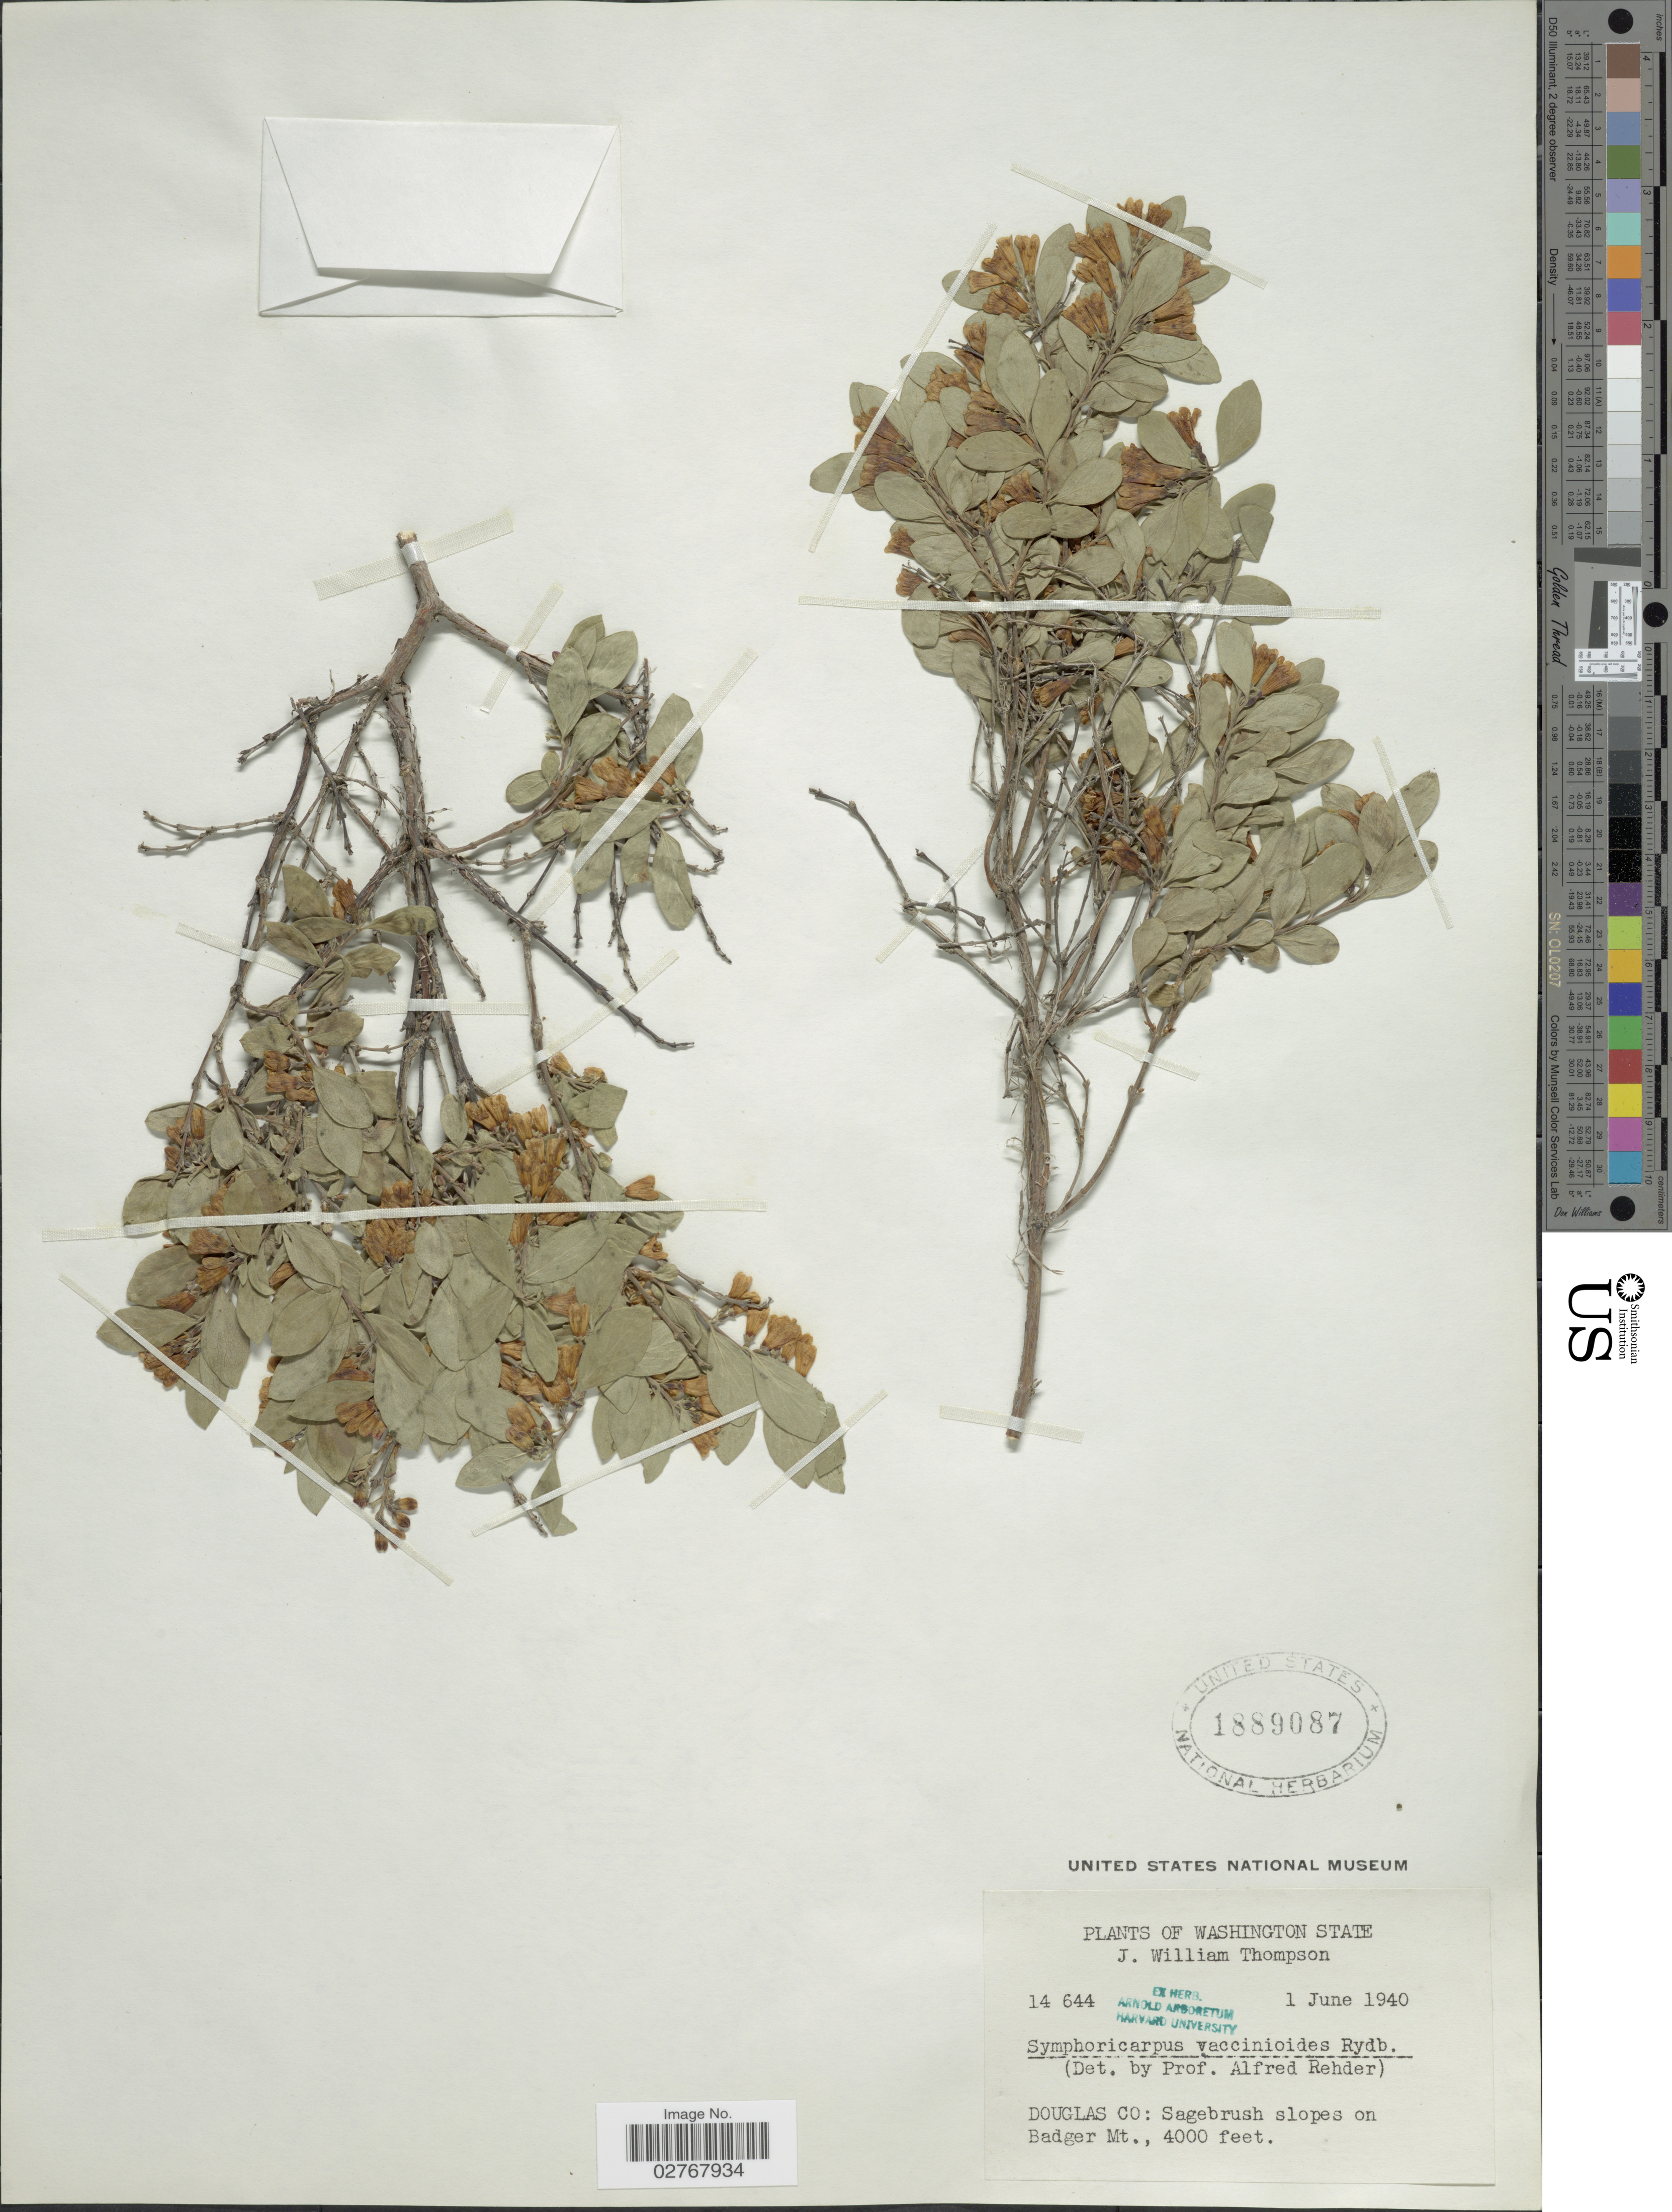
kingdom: Plantae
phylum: Tracheophyta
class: Magnoliopsida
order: Dipsacales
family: Caprifoliaceae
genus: Symphoricarpos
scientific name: Symphoricarpos vaccinioides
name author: Rydb.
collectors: J. W. Thompson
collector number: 14644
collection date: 1940-06-01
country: United States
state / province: Washington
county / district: Douglas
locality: Washington State, Douglas Co: Sagebrush slopes on Badger Mt.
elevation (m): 1219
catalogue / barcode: US 1889087